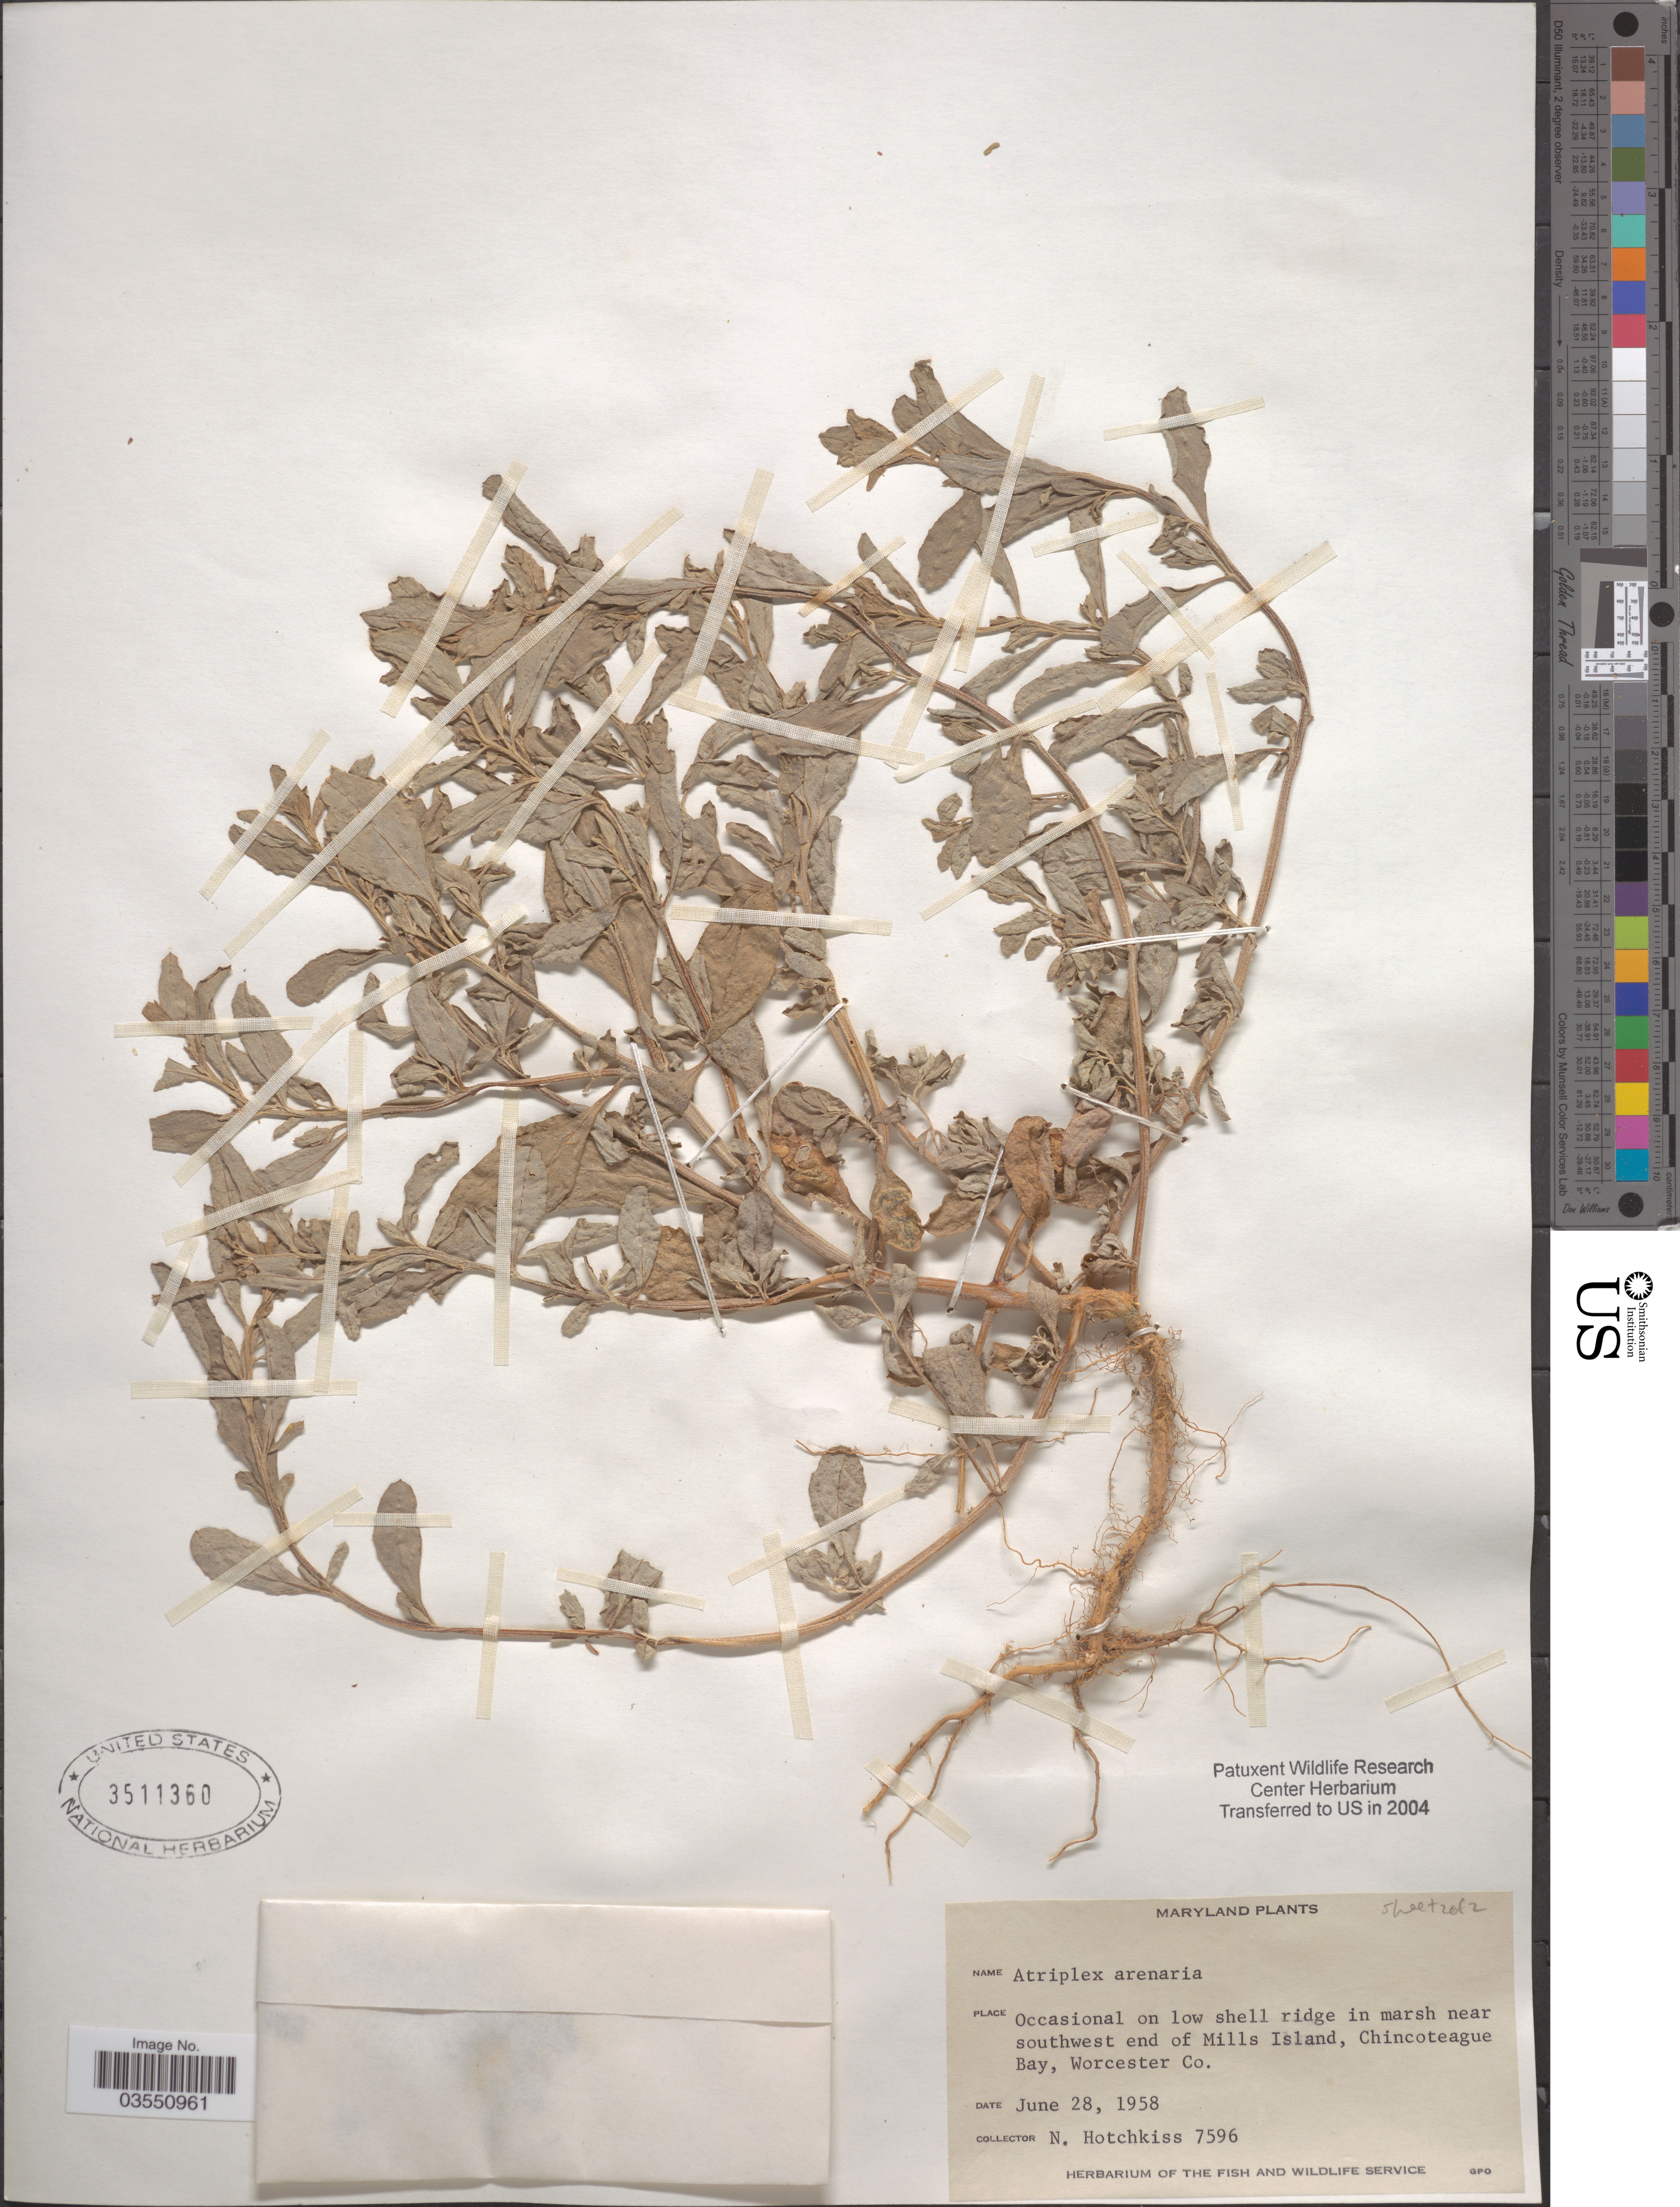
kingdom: Plantae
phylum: Tracheophyta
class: Magnoliopsida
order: Caryophyllales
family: Amaranthaceae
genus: Atriplex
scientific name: Atriplex arenaria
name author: Nutt.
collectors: N. Hotchkiss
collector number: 7596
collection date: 1958-06-28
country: United States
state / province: Maryland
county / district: Worcester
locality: Near southwest end of Mills Island, Chincoteague Bay, Worcester Co.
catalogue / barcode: US 3511360